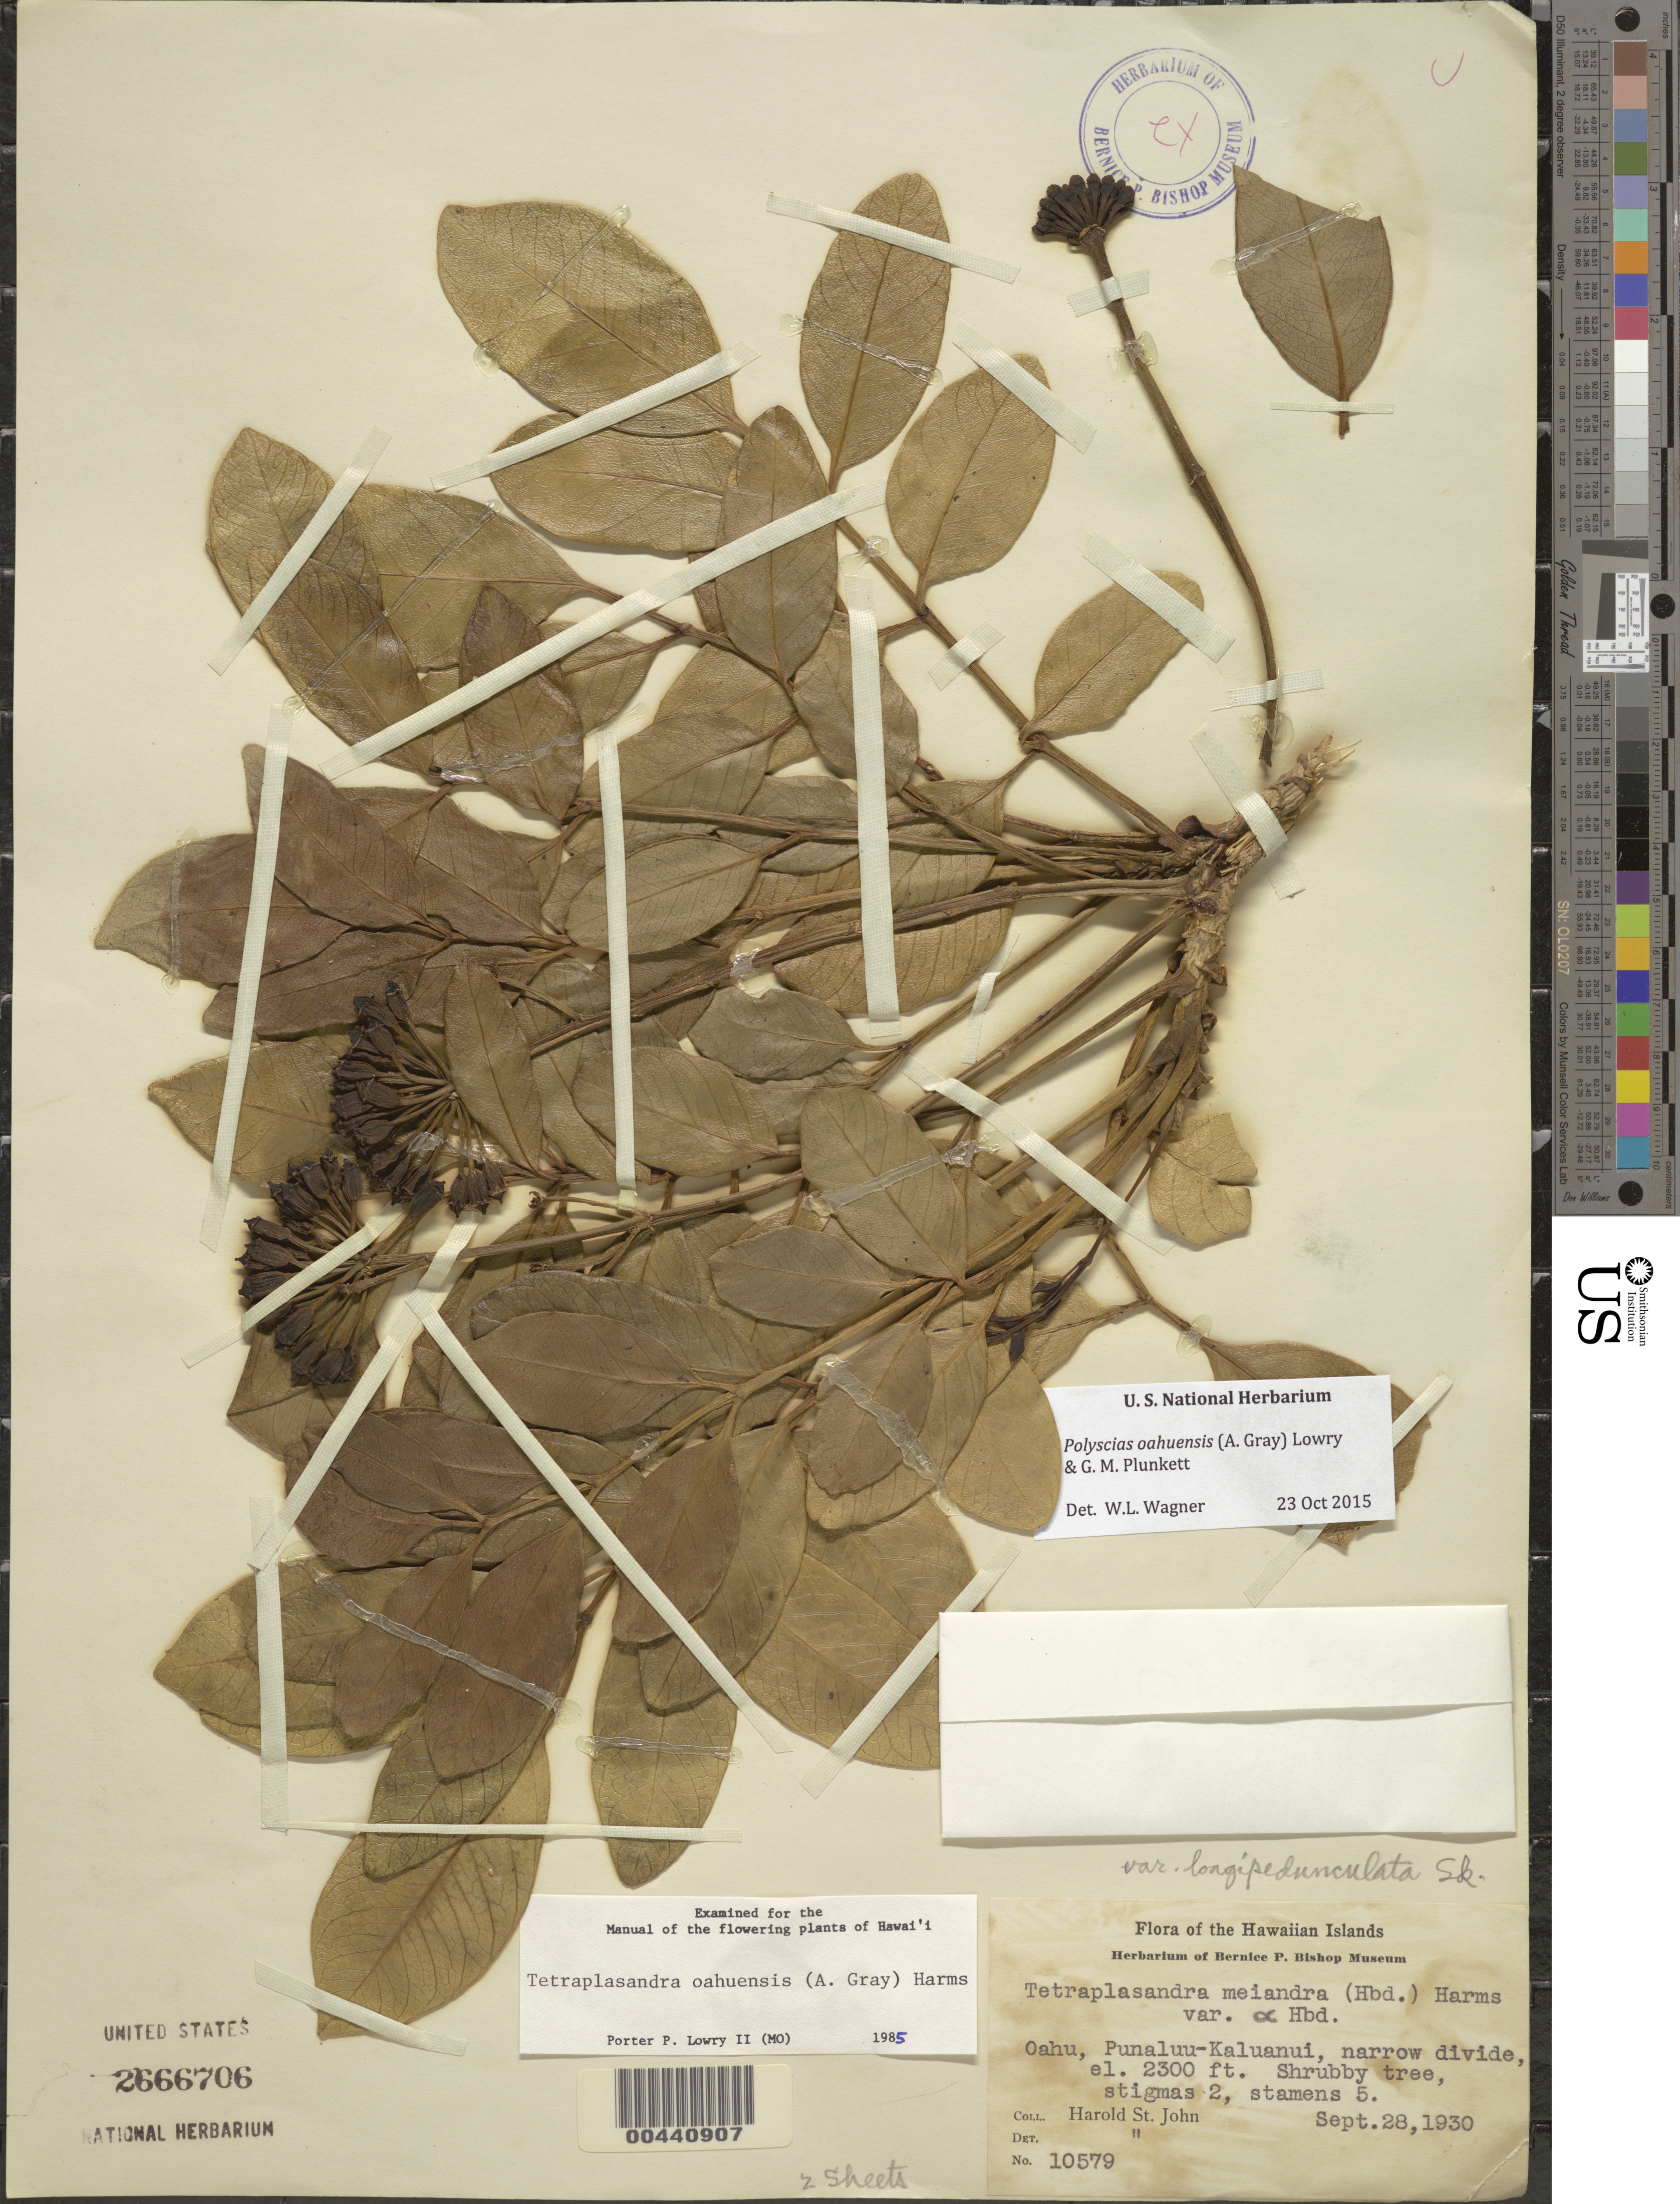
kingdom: Plantae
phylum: Tracheophyta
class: Magnoliopsida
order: Apiales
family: Araliaceae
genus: Polyscias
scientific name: Polyscias oahuensis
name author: (A. Gray) Lowry & G. M. Plunkett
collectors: H. St. John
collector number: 10579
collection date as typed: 28 Sep 1930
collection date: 1930-09-28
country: United States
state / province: Hawaii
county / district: Honolulu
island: Oahu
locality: Punaluu-Kaluanui, narrow divide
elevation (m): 701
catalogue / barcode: US 2666706